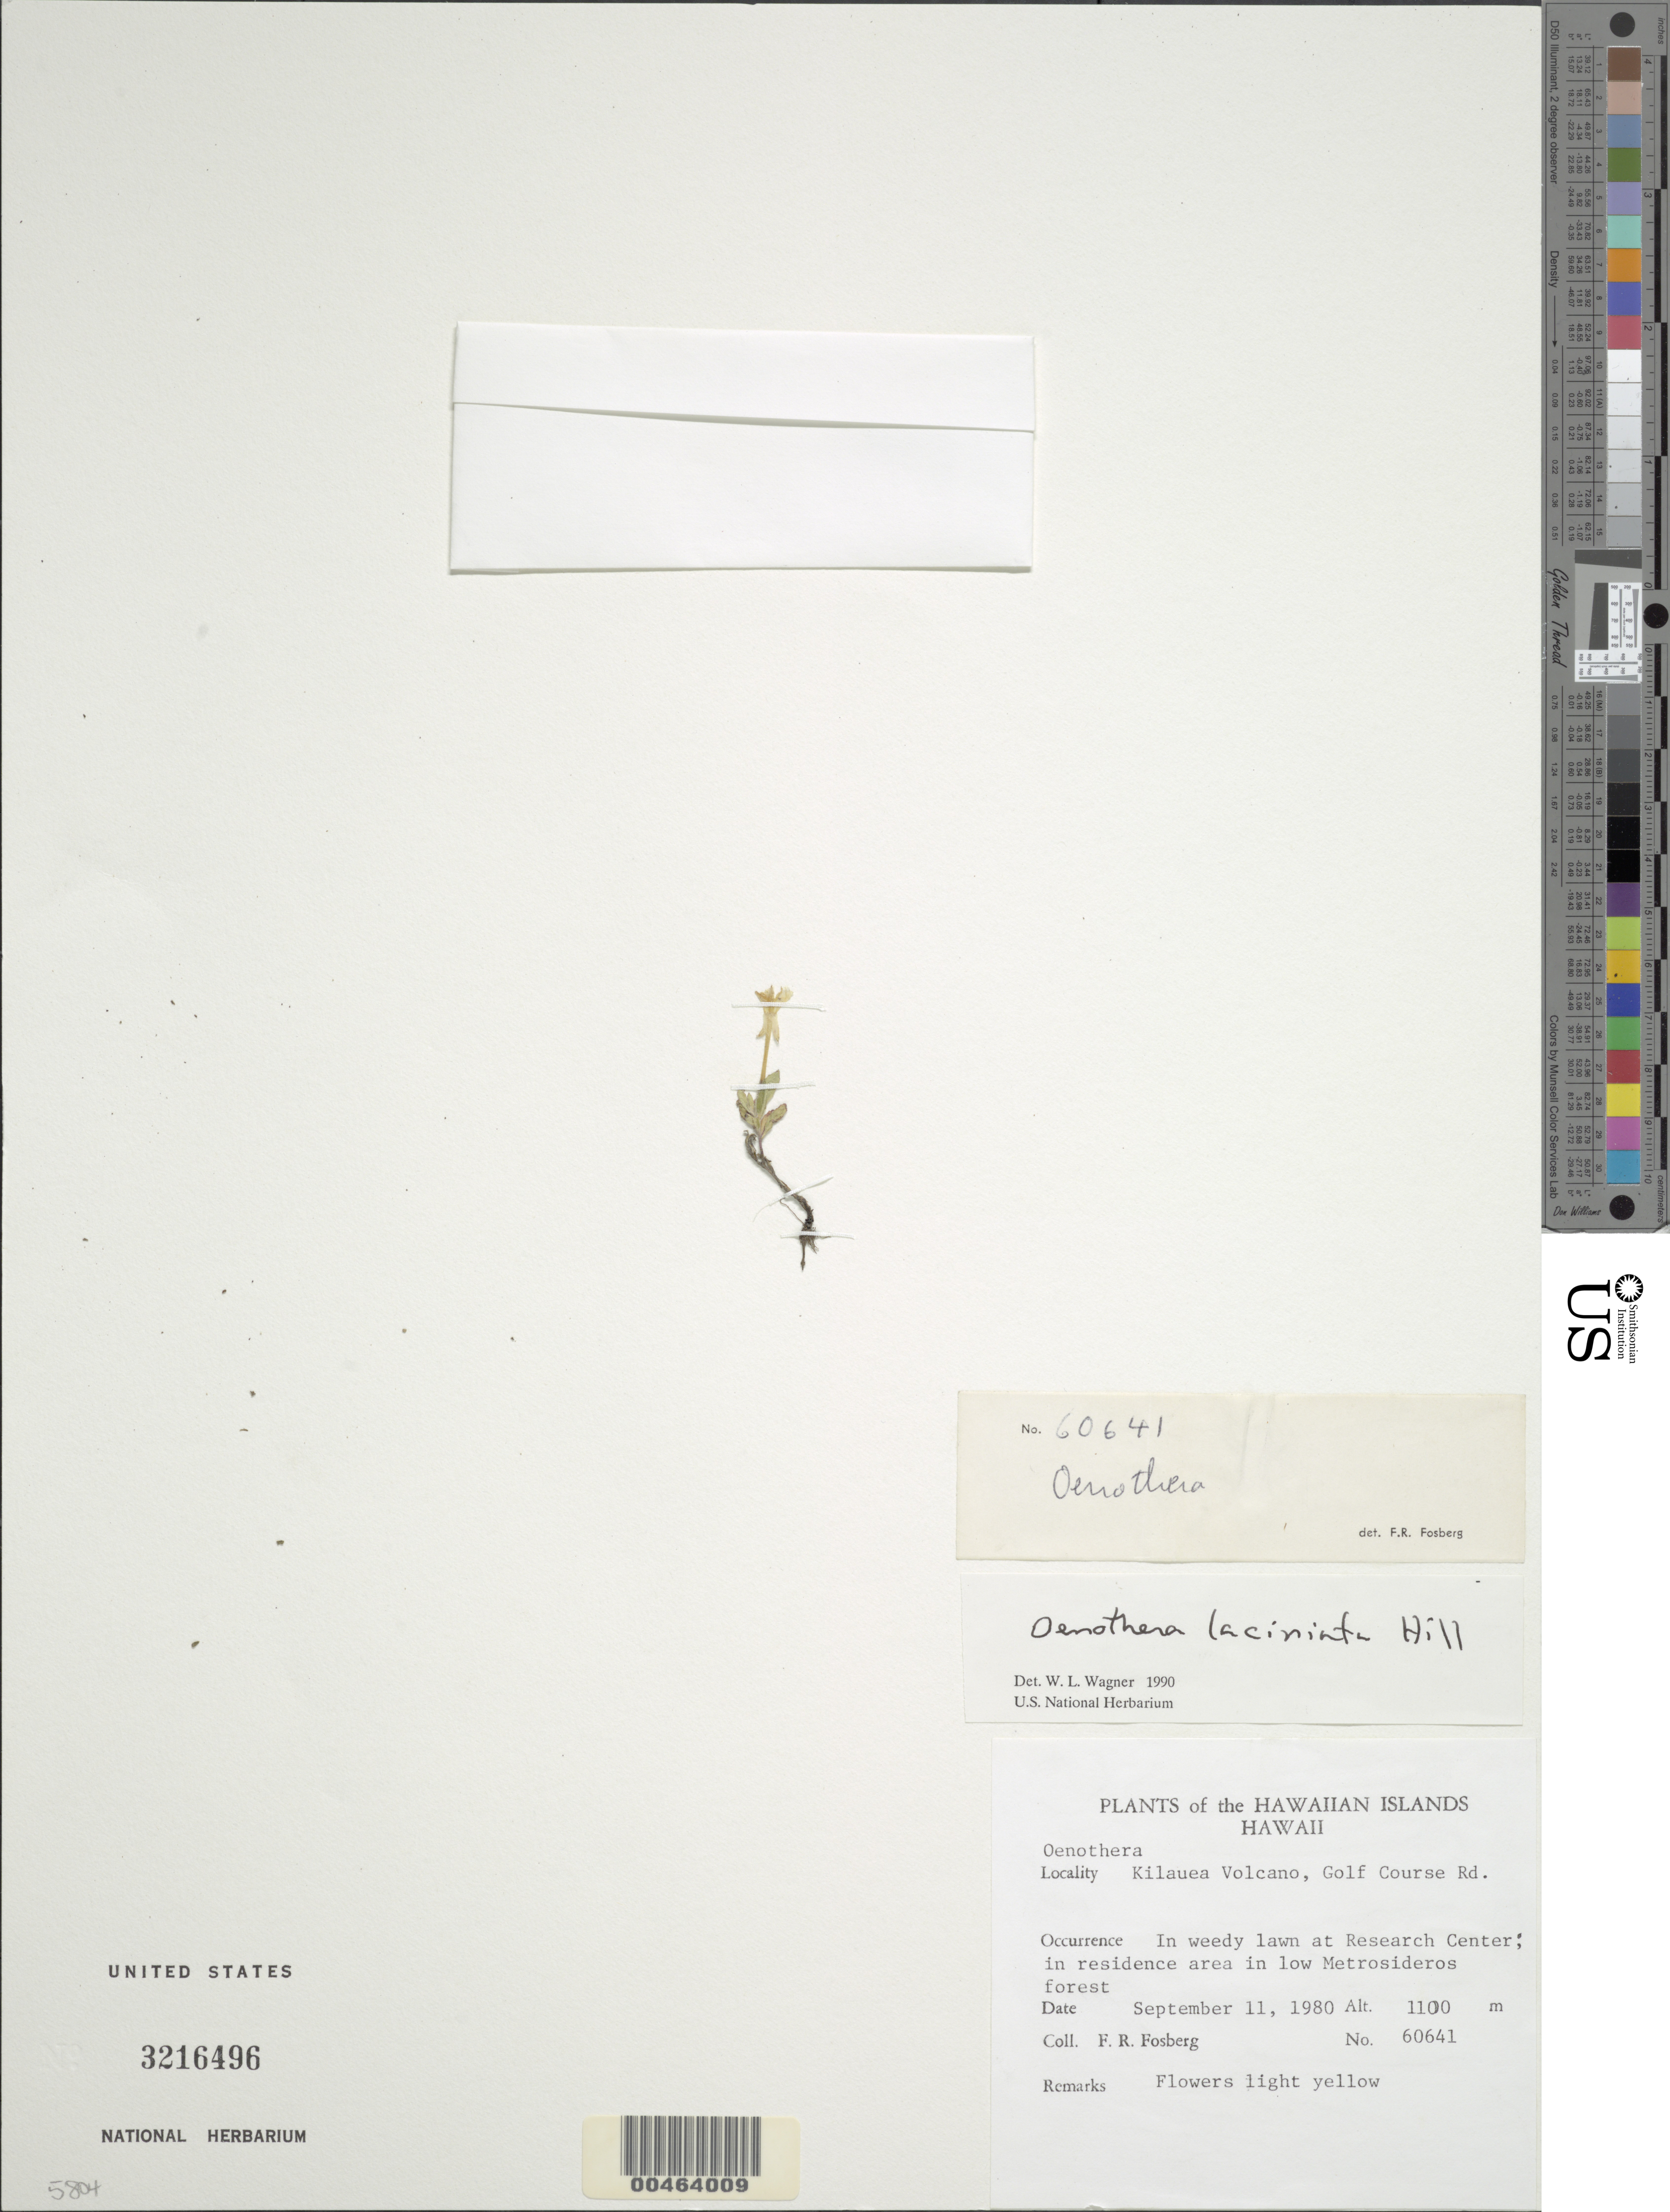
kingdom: Plantae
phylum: Tracheophyta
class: Magnoliopsida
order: Myrtales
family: Onagraceae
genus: Oenothera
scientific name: Oenothera laciniata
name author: Hill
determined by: Wagner, W. L., (BOT), Smithsonian Institution - National Museum of Natural History (UNITED STATES)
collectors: F. R. Fosberg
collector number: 60641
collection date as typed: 11 Sep 1980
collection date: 1980-09-11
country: United States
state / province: Hawaii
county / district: Hawaii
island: Hawaii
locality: Kilauea Volcano, Golf Course Rd., in lawn at Research Center; in residence area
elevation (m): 1100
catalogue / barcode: US 3216496